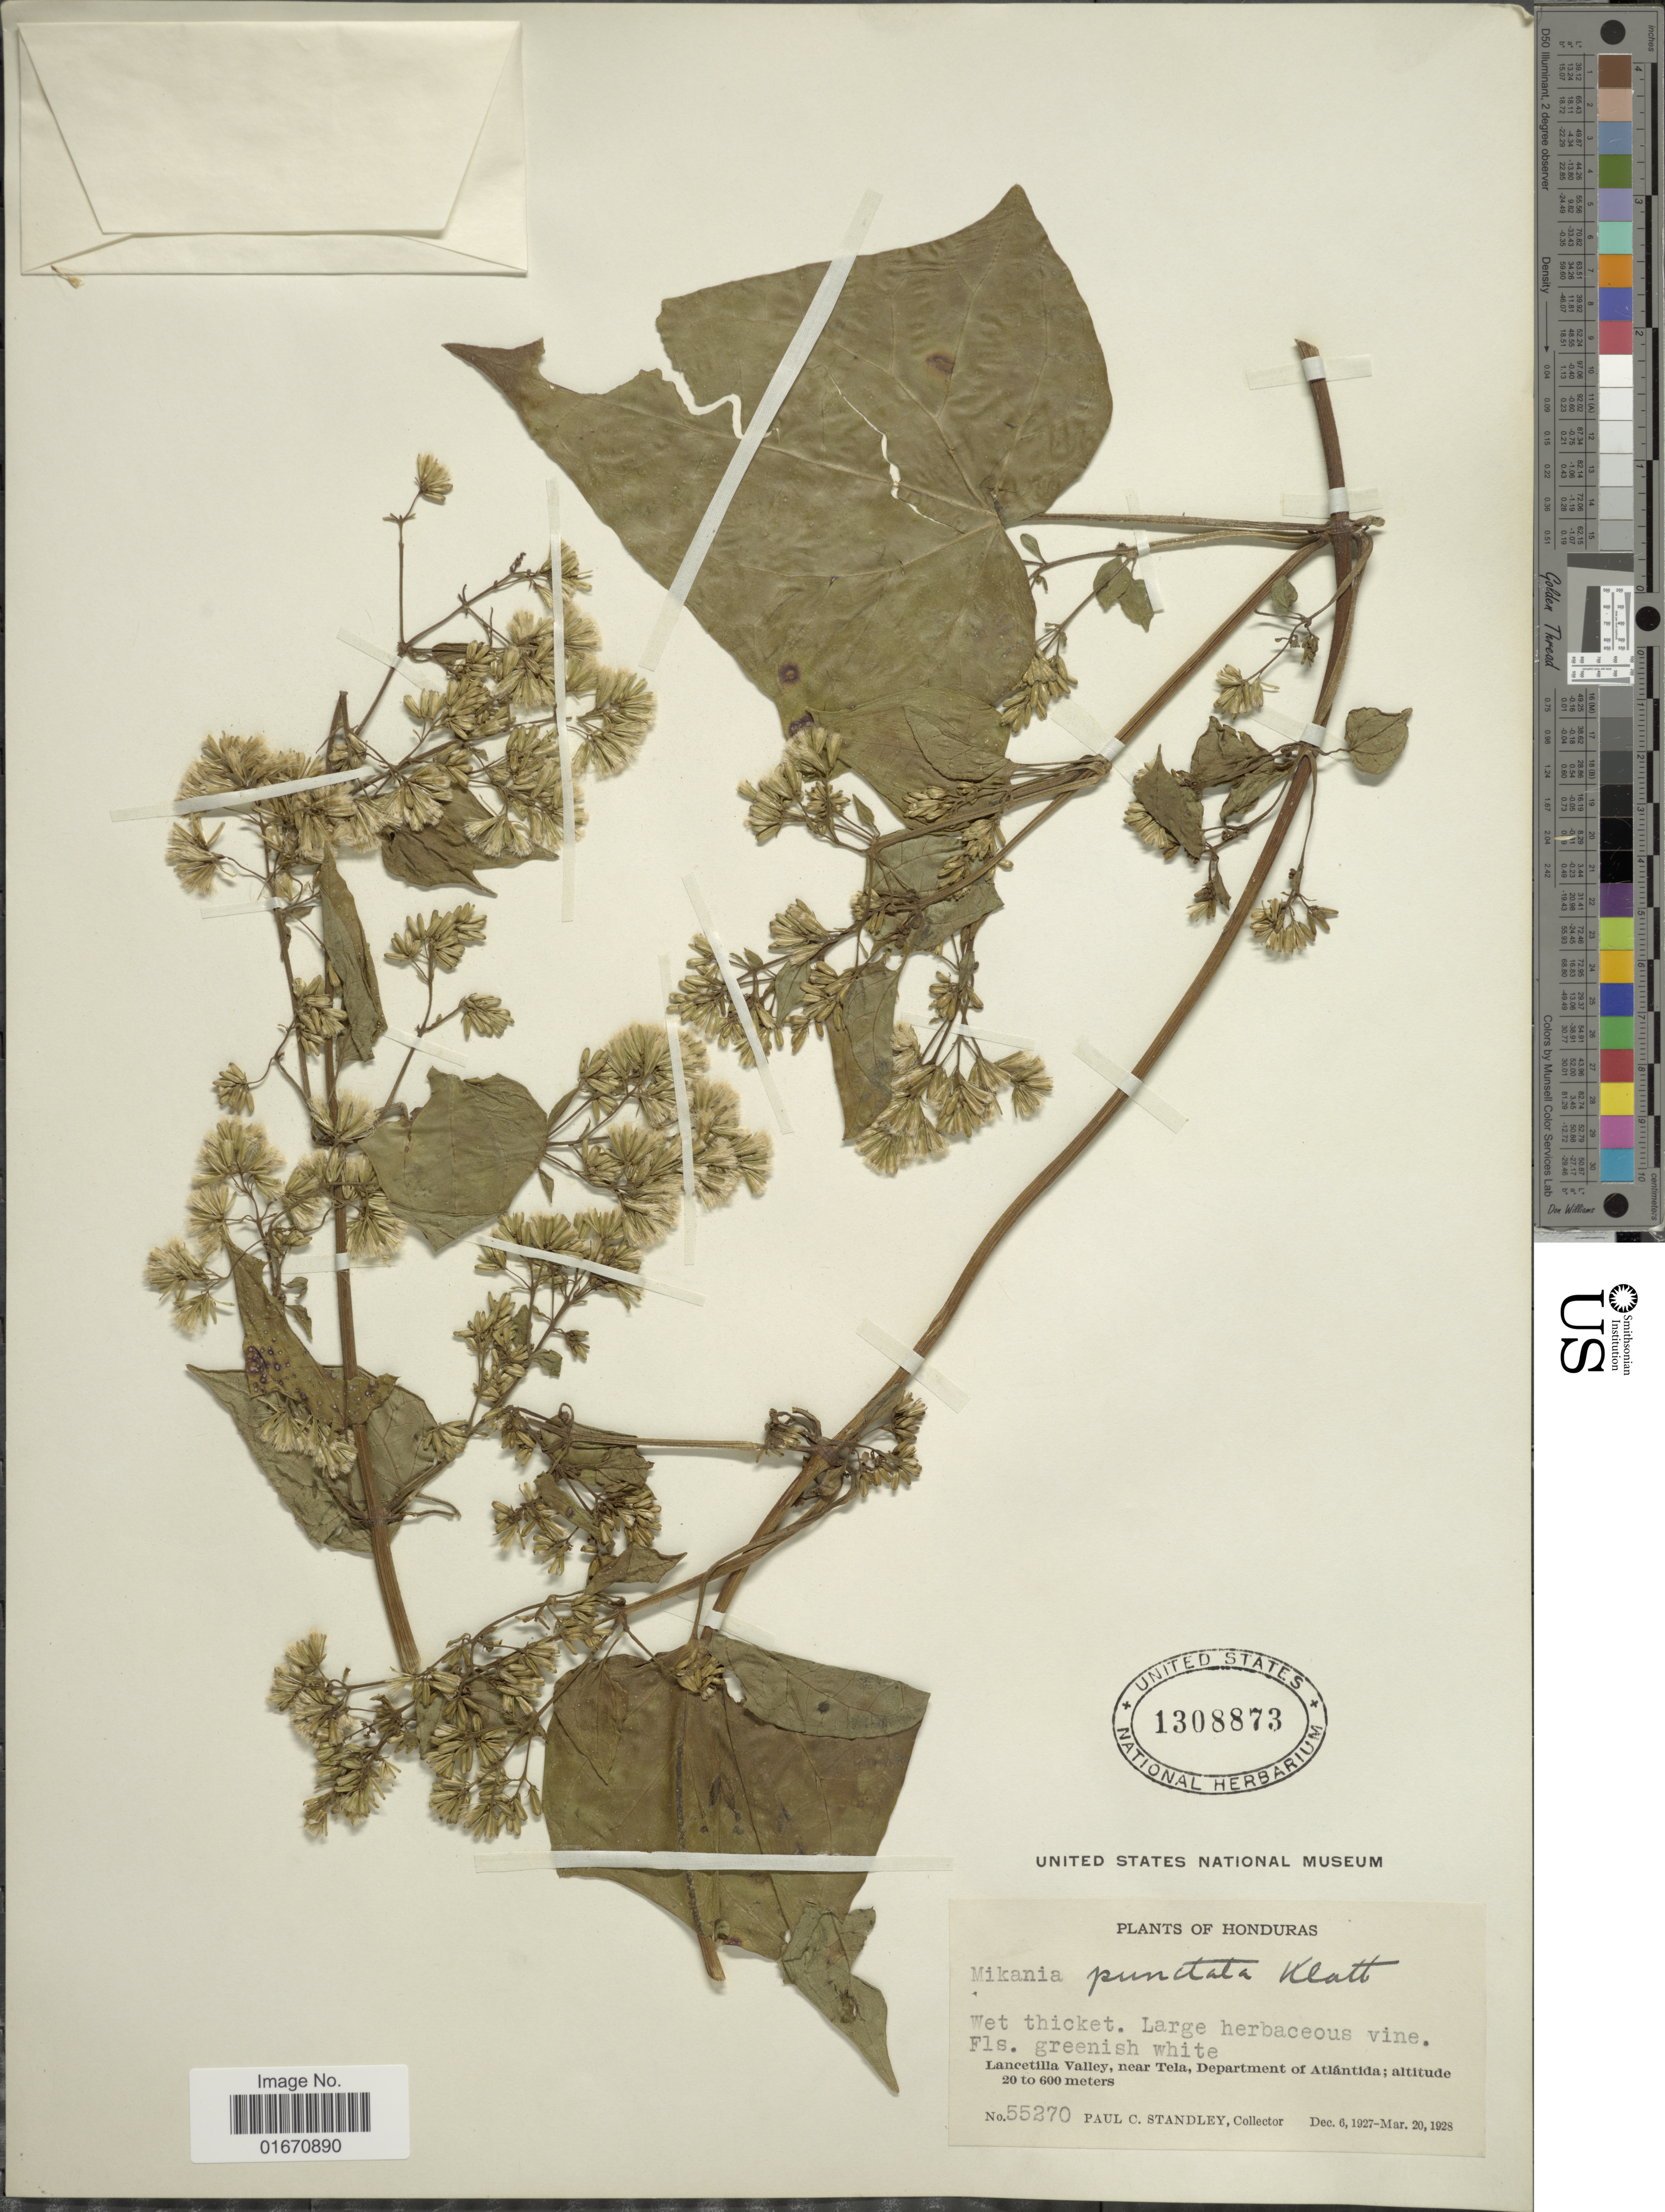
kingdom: Plantae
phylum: Tracheophyta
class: Magnoliopsida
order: Asterales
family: Asteraceae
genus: Mikania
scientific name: Mikania vitifolia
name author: DC.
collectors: P. C. Standley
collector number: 55270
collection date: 1927-12-06/1928-03-20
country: Honduras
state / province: Atlántida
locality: Lancetilla Valley, near Tela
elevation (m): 20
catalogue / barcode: US 1308873